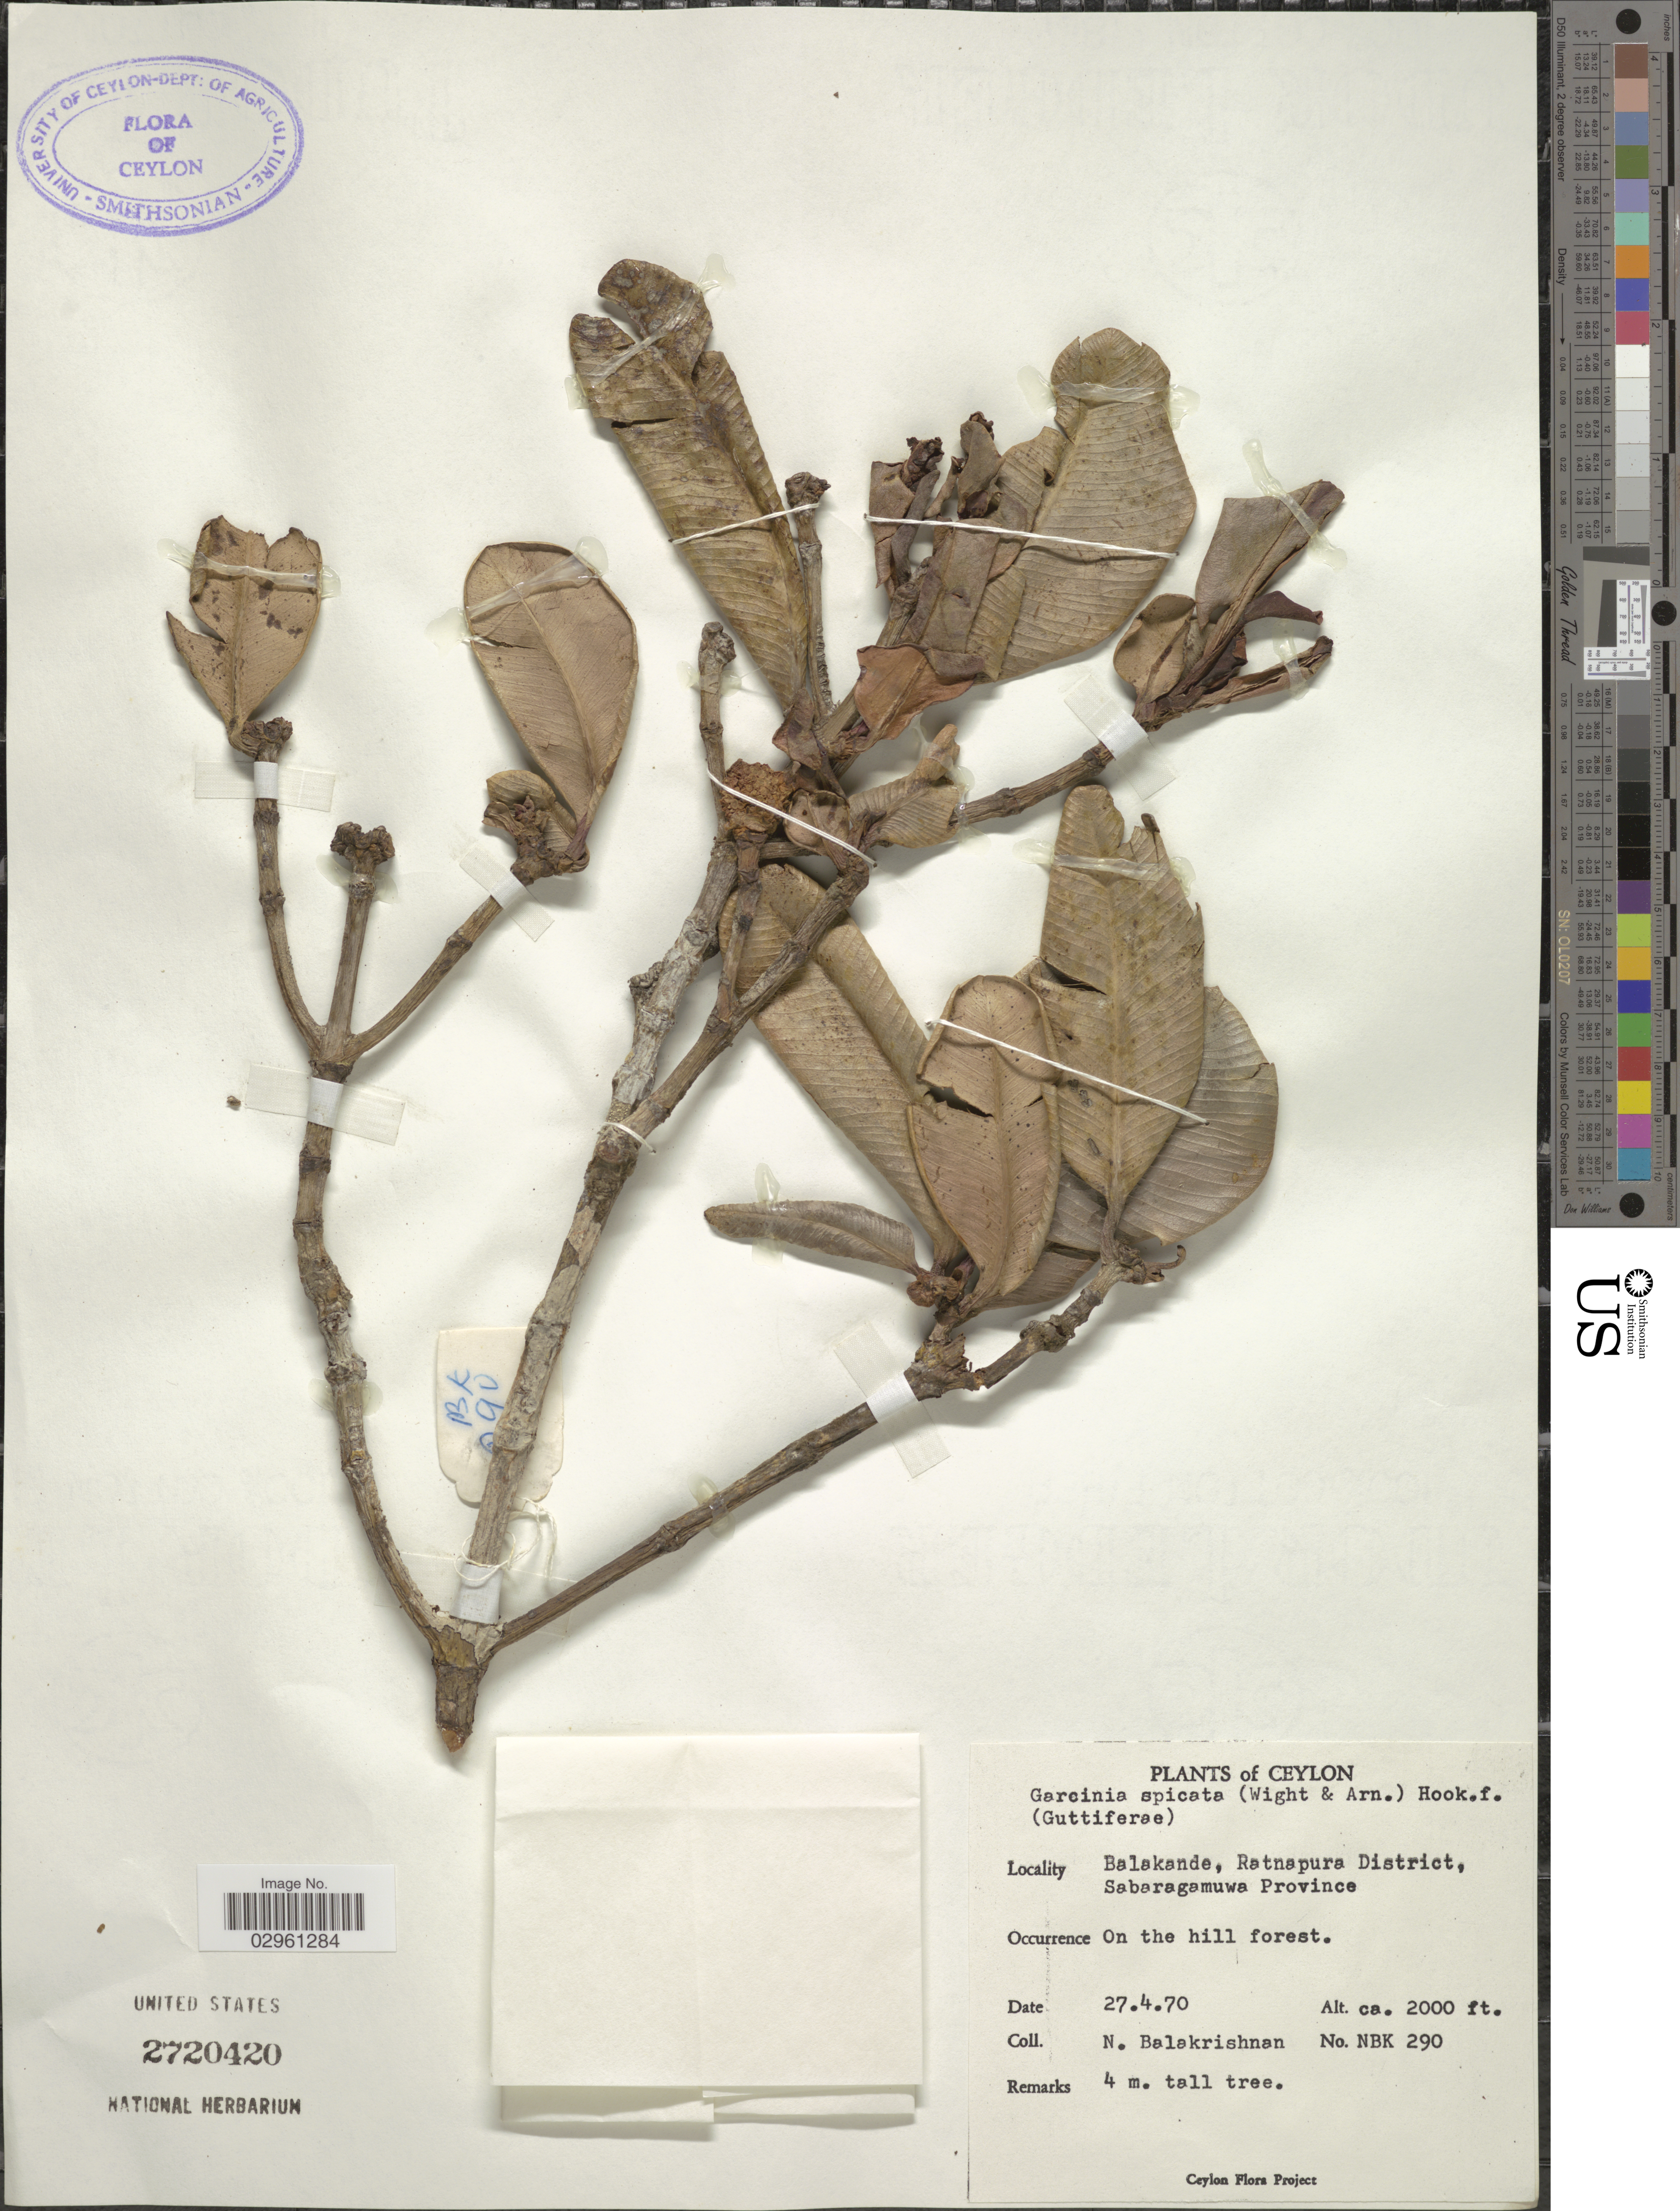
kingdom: Plantae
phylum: Tracheophyta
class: Magnoliopsida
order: Malpighiales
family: Clusiaceae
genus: Garcinia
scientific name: Garcinia spicata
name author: Hook. f.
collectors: N. Balakrishnan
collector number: NBK 290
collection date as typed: Transcribed d/m/y: 27/7/70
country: Sri Lanka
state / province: Sabaragamuwa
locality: Ceylon. Balakande, Ratnapura District.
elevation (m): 610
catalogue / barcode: US 2720420